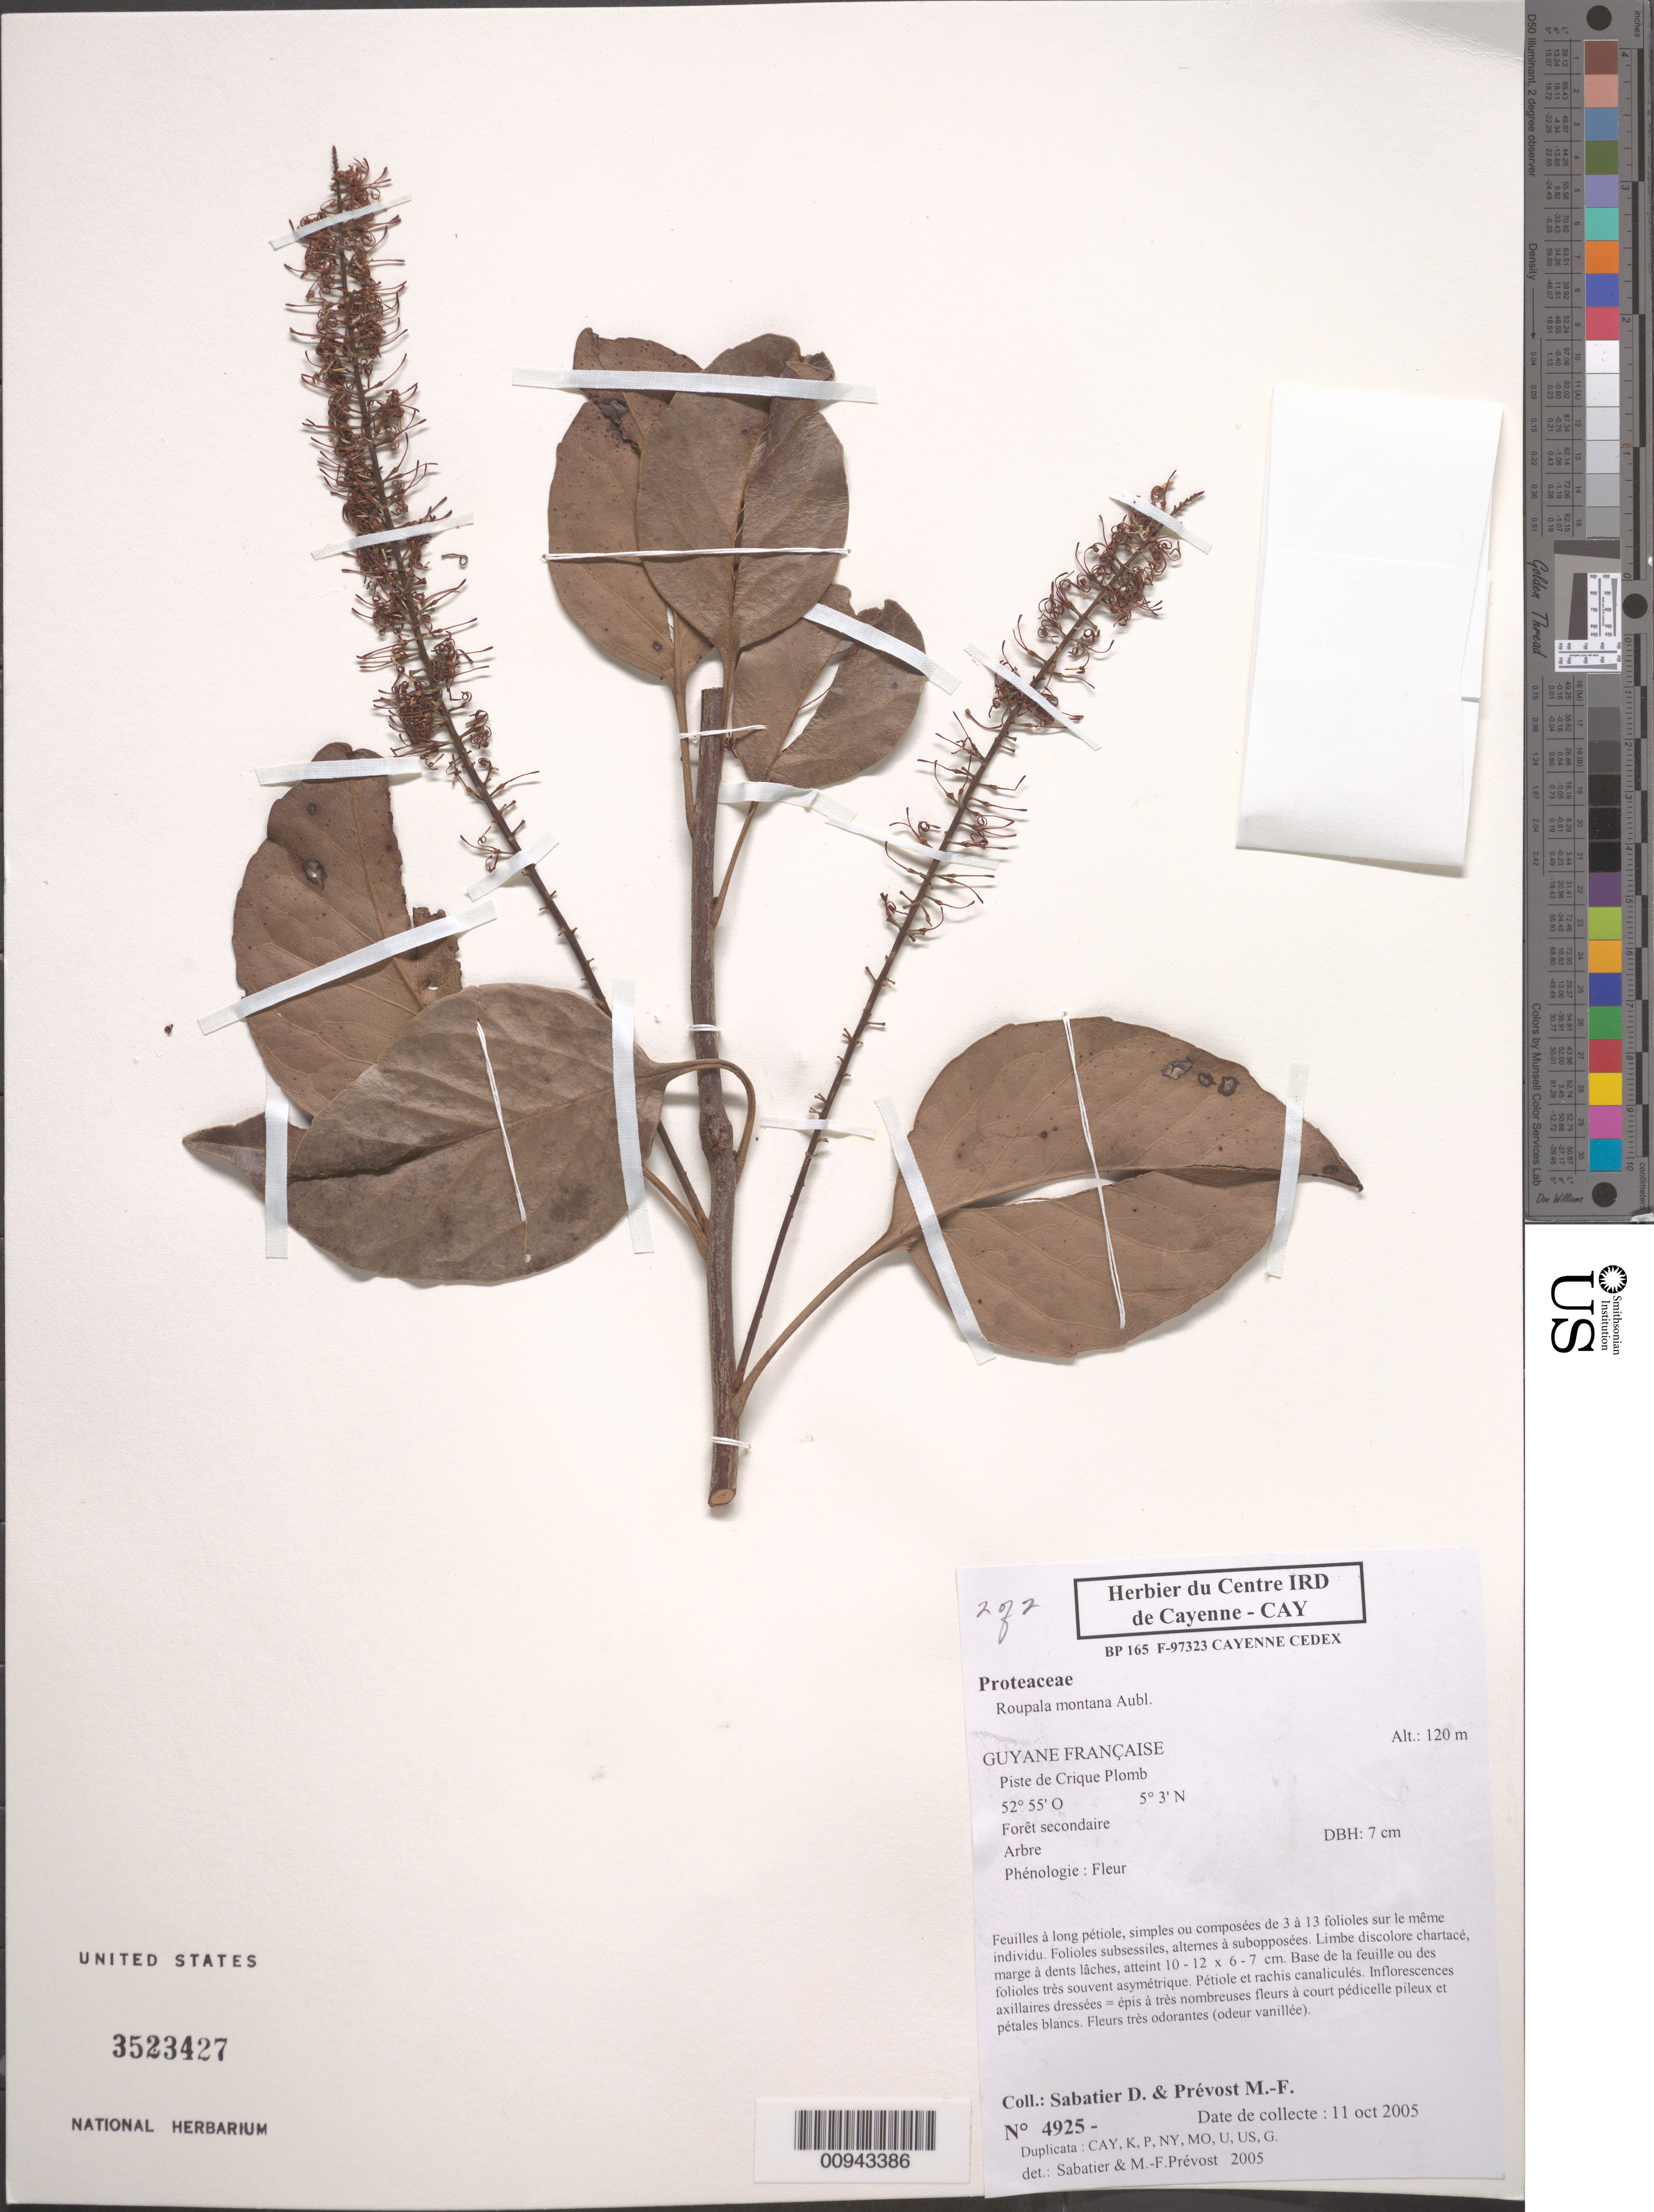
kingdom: Plantae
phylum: Tracheophyta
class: Magnoliopsida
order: Proteales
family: Proteaceae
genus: Roupala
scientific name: Roupala montana var. montana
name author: Aubl.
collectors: D. Sabatier & M.-F. Prévost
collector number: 4925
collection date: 2005-10-11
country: French Guiana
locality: Guyane Française. Piste de Crique Plomb.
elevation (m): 120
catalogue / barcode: US 3523427